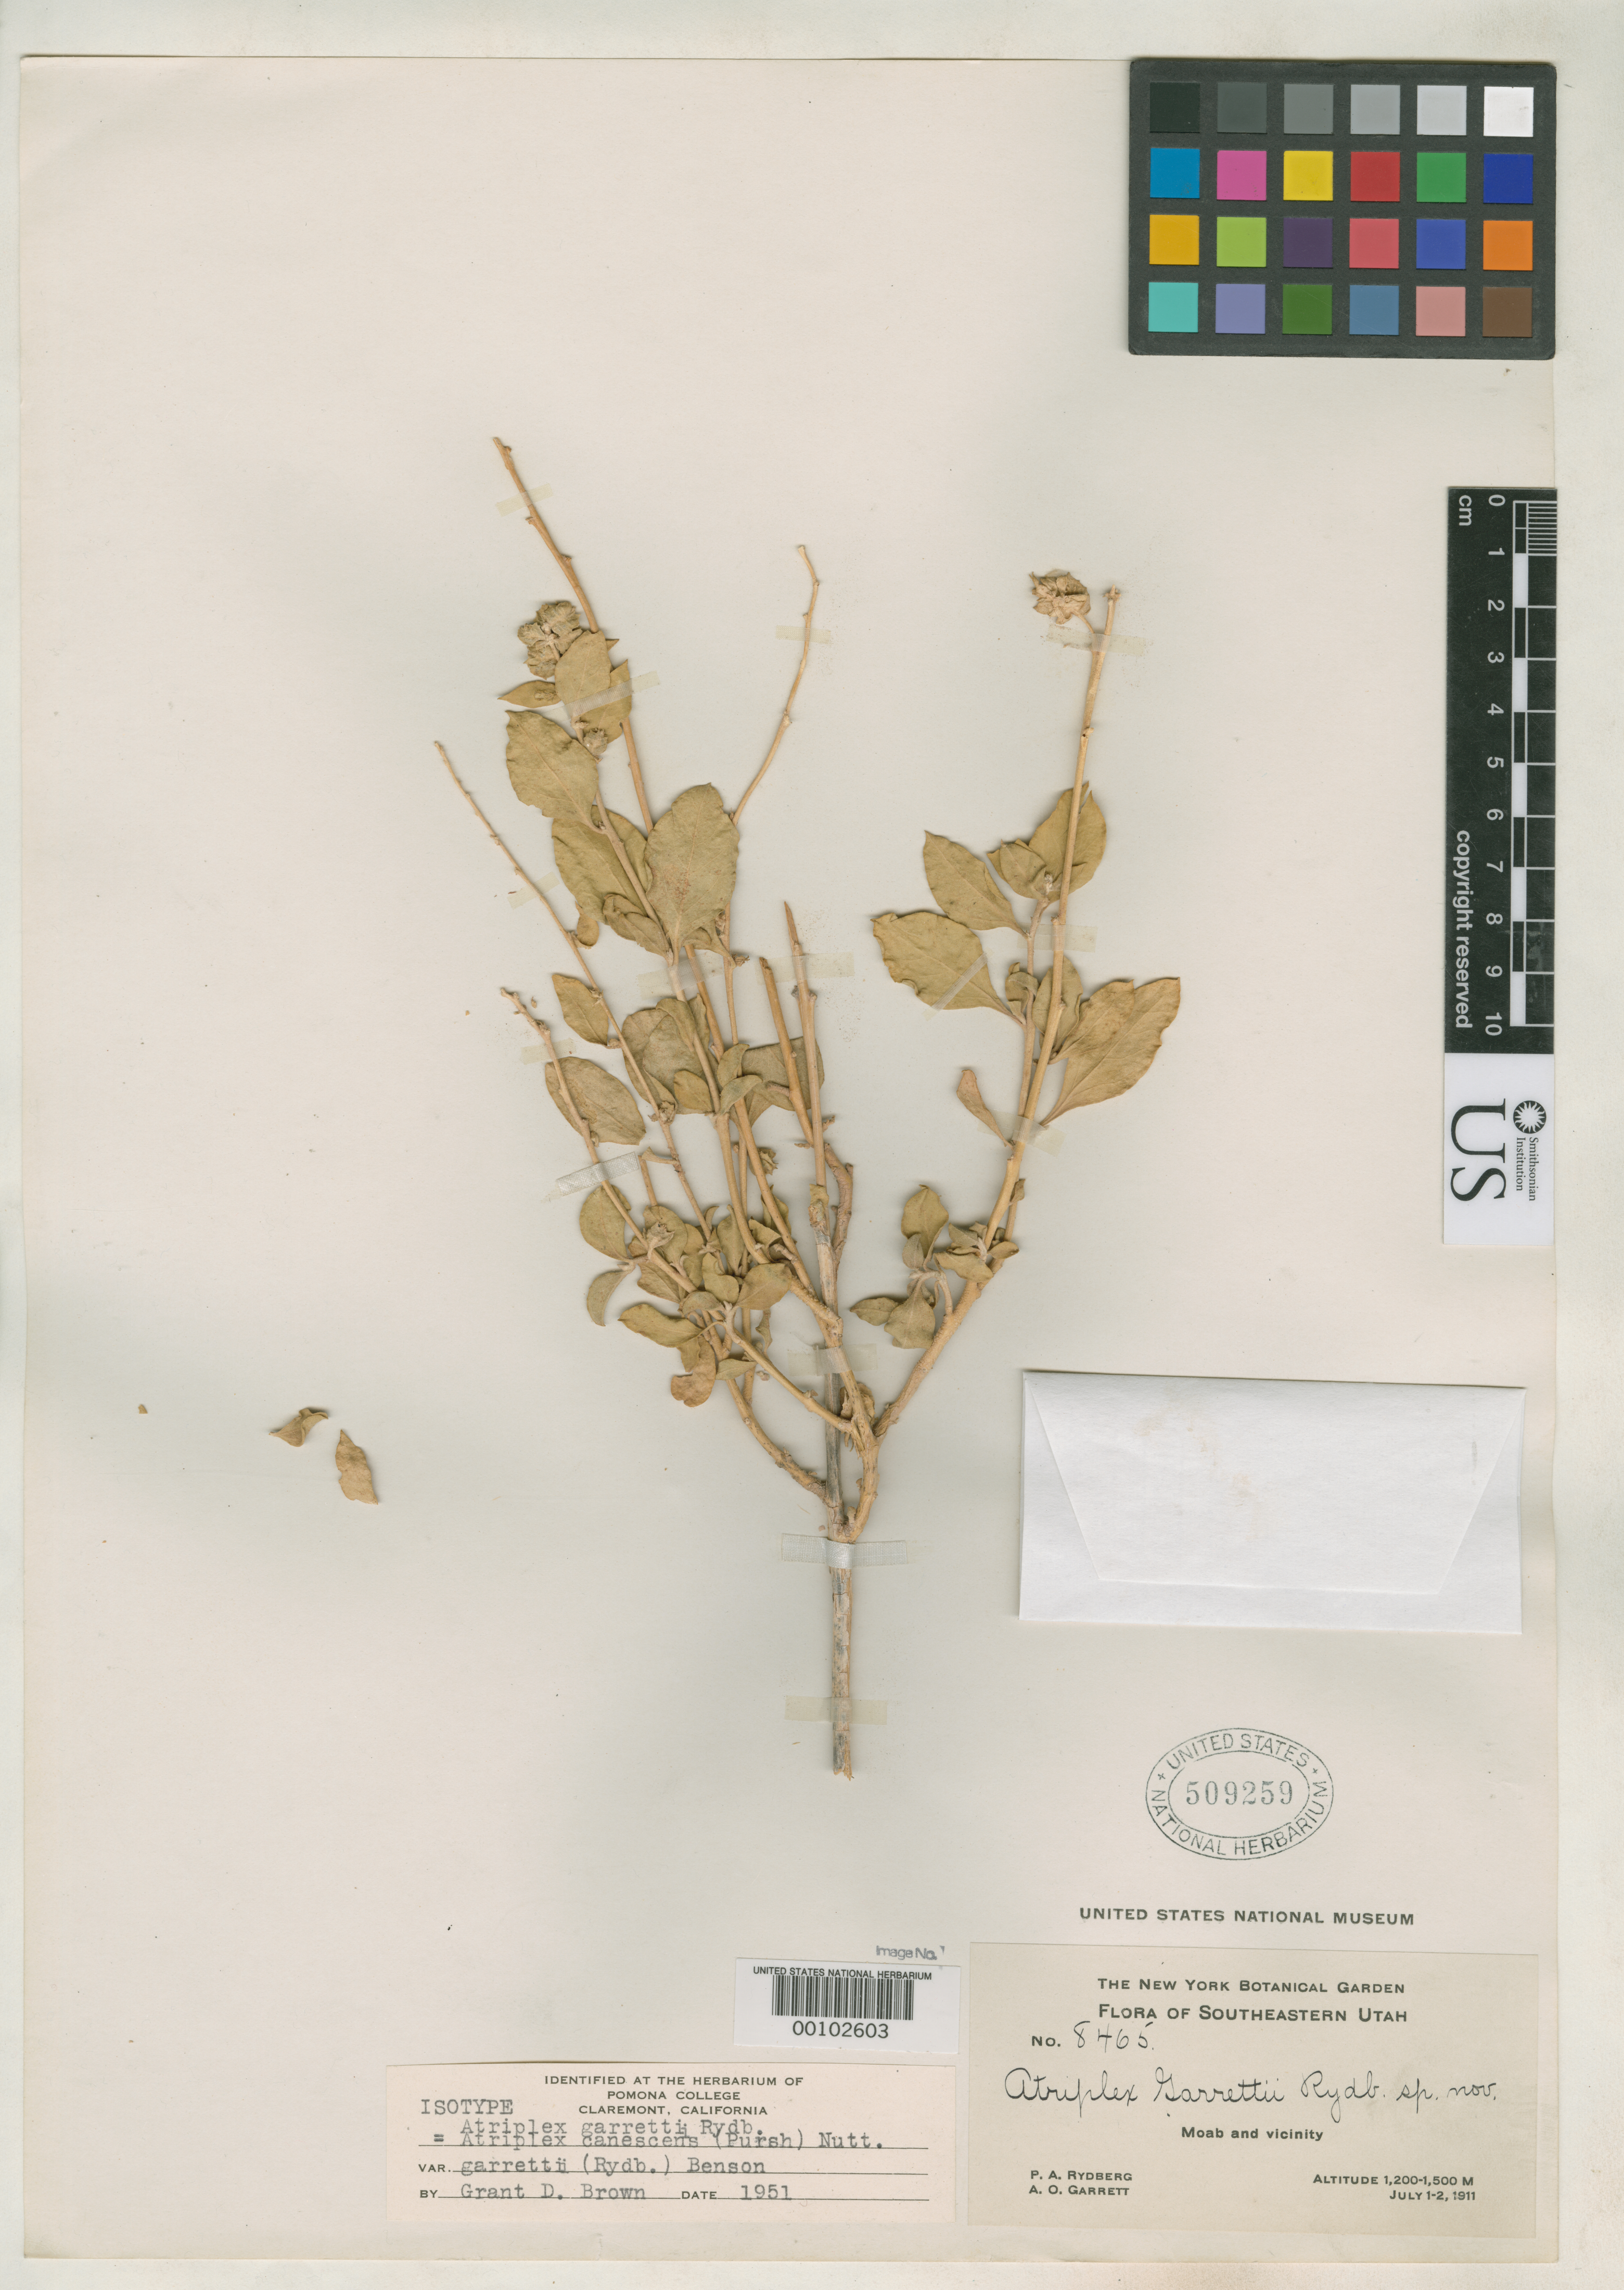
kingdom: Plantae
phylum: Tracheophyta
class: Magnoliopsida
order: Caryophyllales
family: Amaranthaceae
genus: Atriplex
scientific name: Atriplex garrettii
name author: Rydb.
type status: Isotype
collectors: P. A. Rydberg & A. O. Garrett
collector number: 8465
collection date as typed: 01 Jul 1911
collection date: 1911-07-01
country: United States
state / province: Utah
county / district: Grand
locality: Moab.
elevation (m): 1200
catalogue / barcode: US 509259